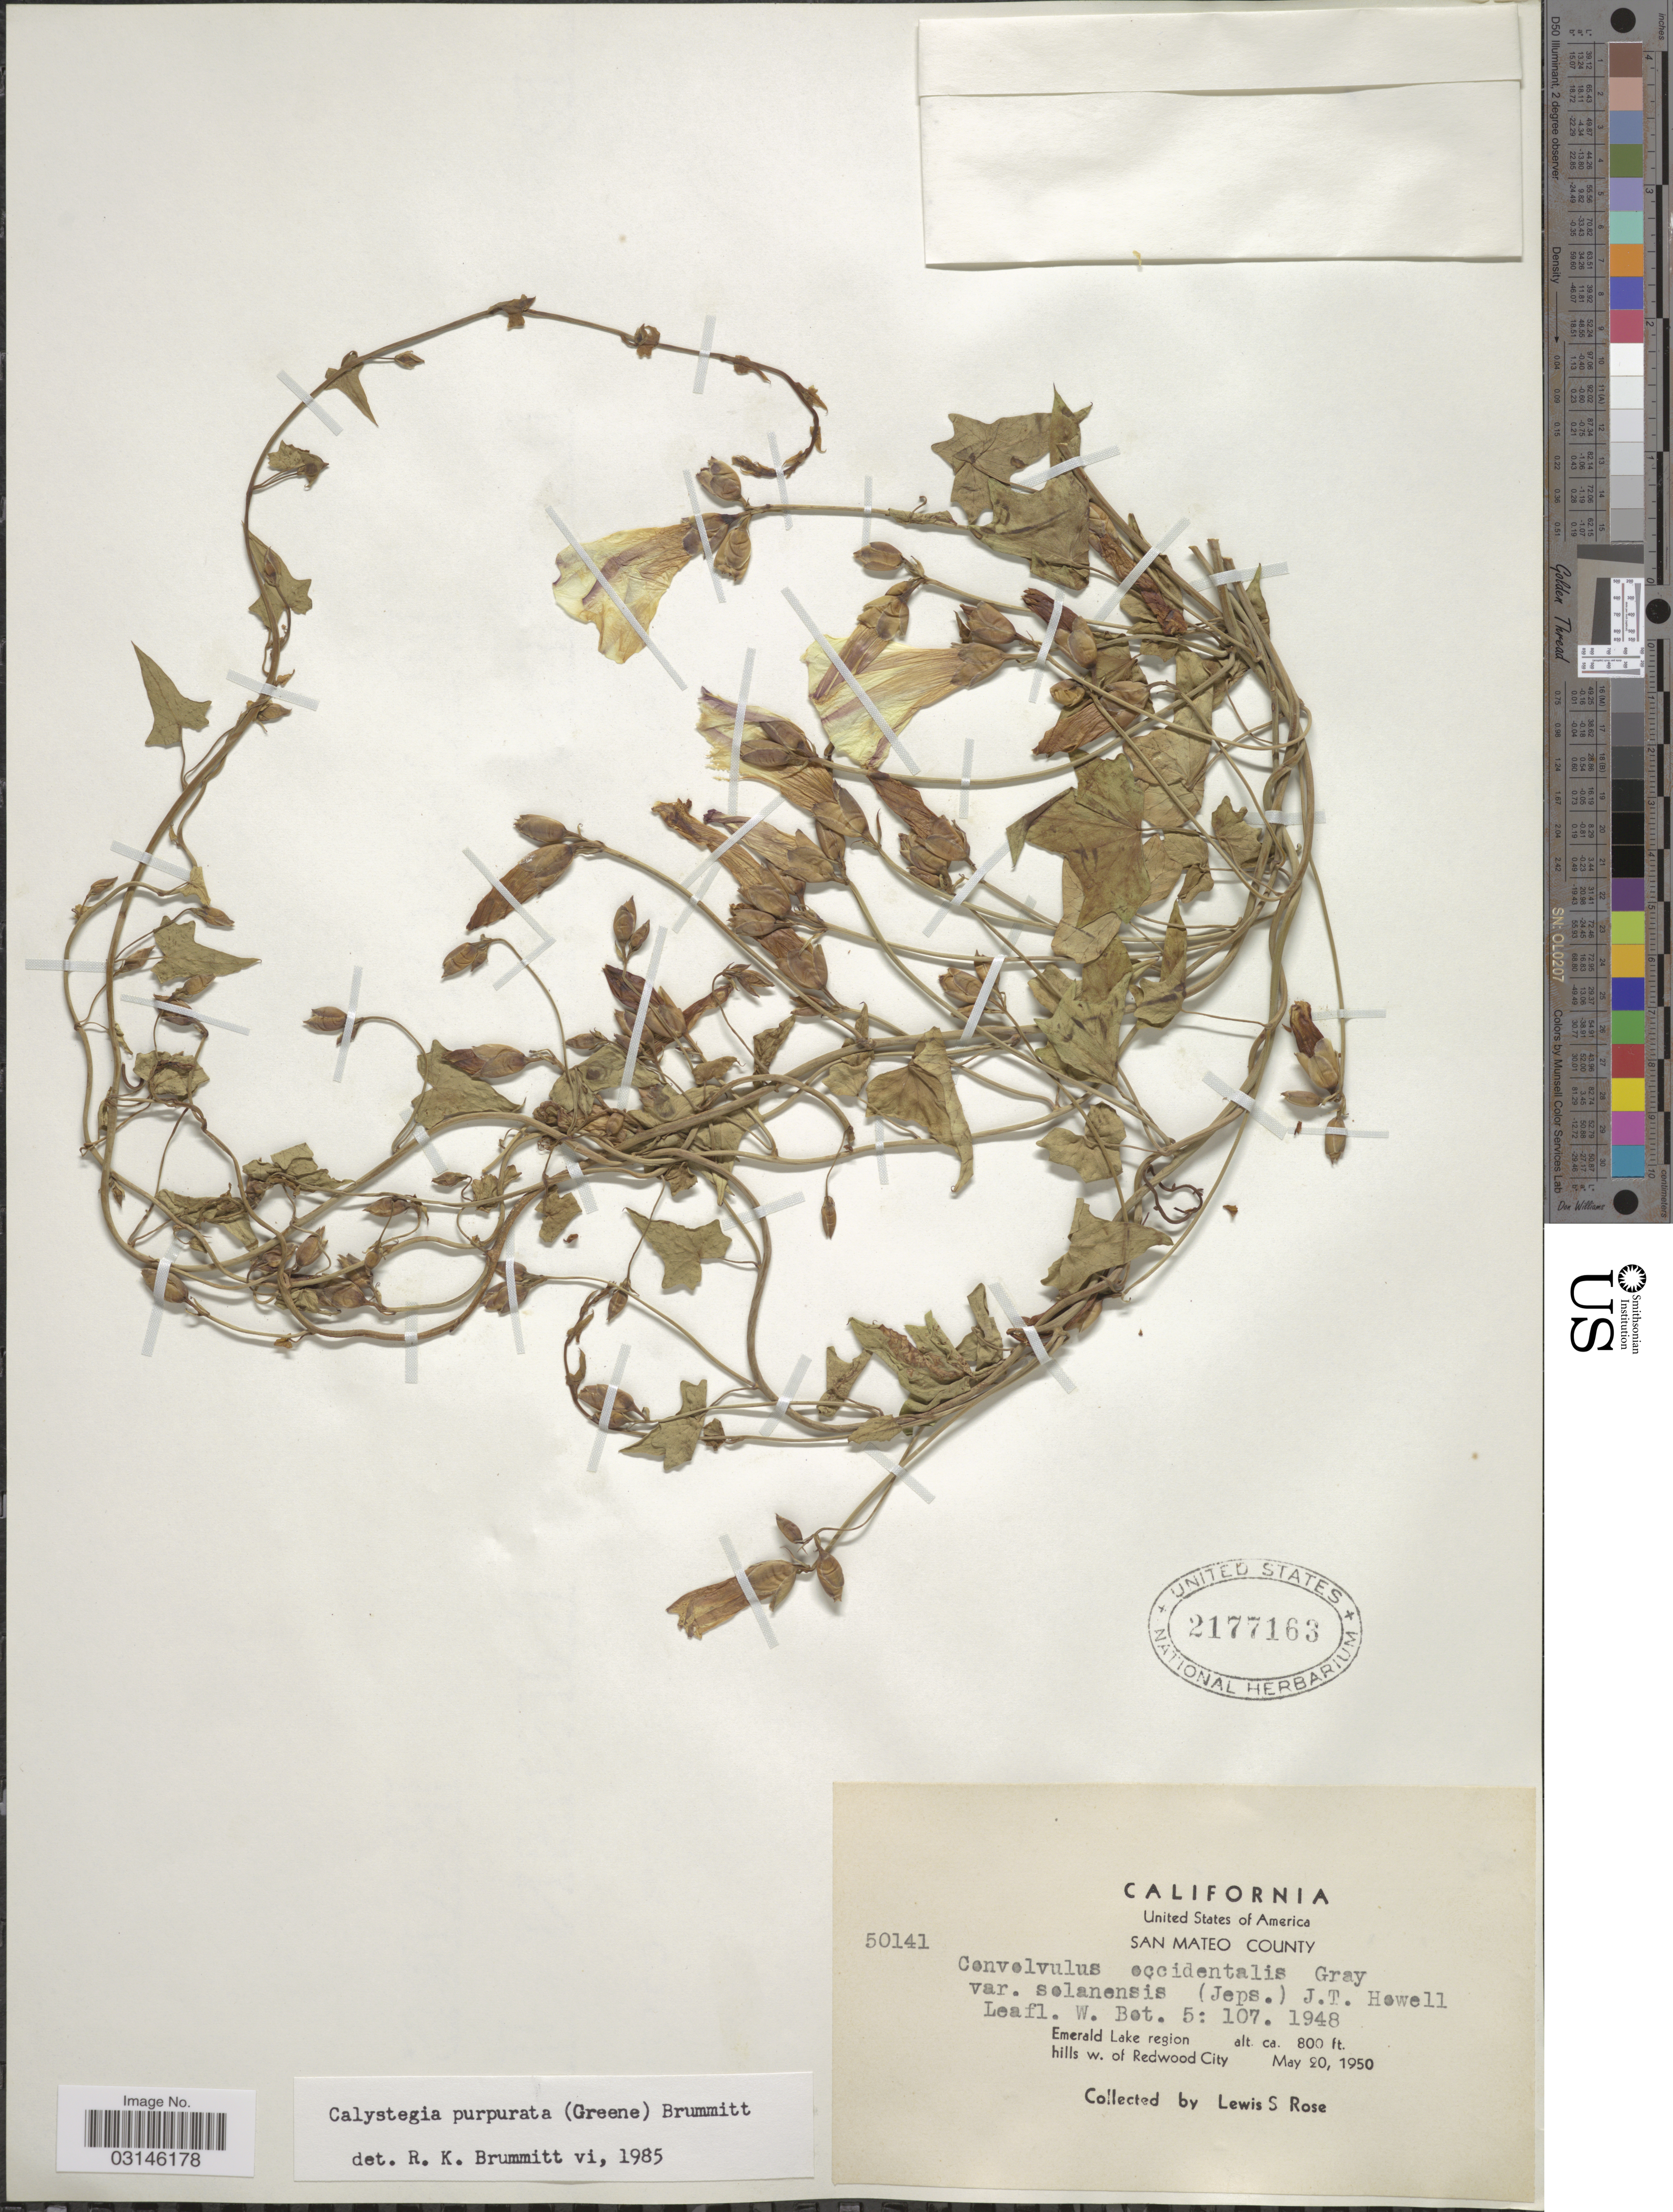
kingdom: Plantae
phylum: Tracheophyta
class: Magnoliopsida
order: Solanales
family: Convolvulaceae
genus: Calystegia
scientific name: Calystegia purpurata subsp. purpurata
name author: (Greene) Brummitt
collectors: L. S. Rose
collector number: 50141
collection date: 1950-05-20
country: United States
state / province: California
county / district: San Mateo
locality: San Mateo County, Emerald Lake region, hills w. of Redwood City.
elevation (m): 244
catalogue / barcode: US 2177163